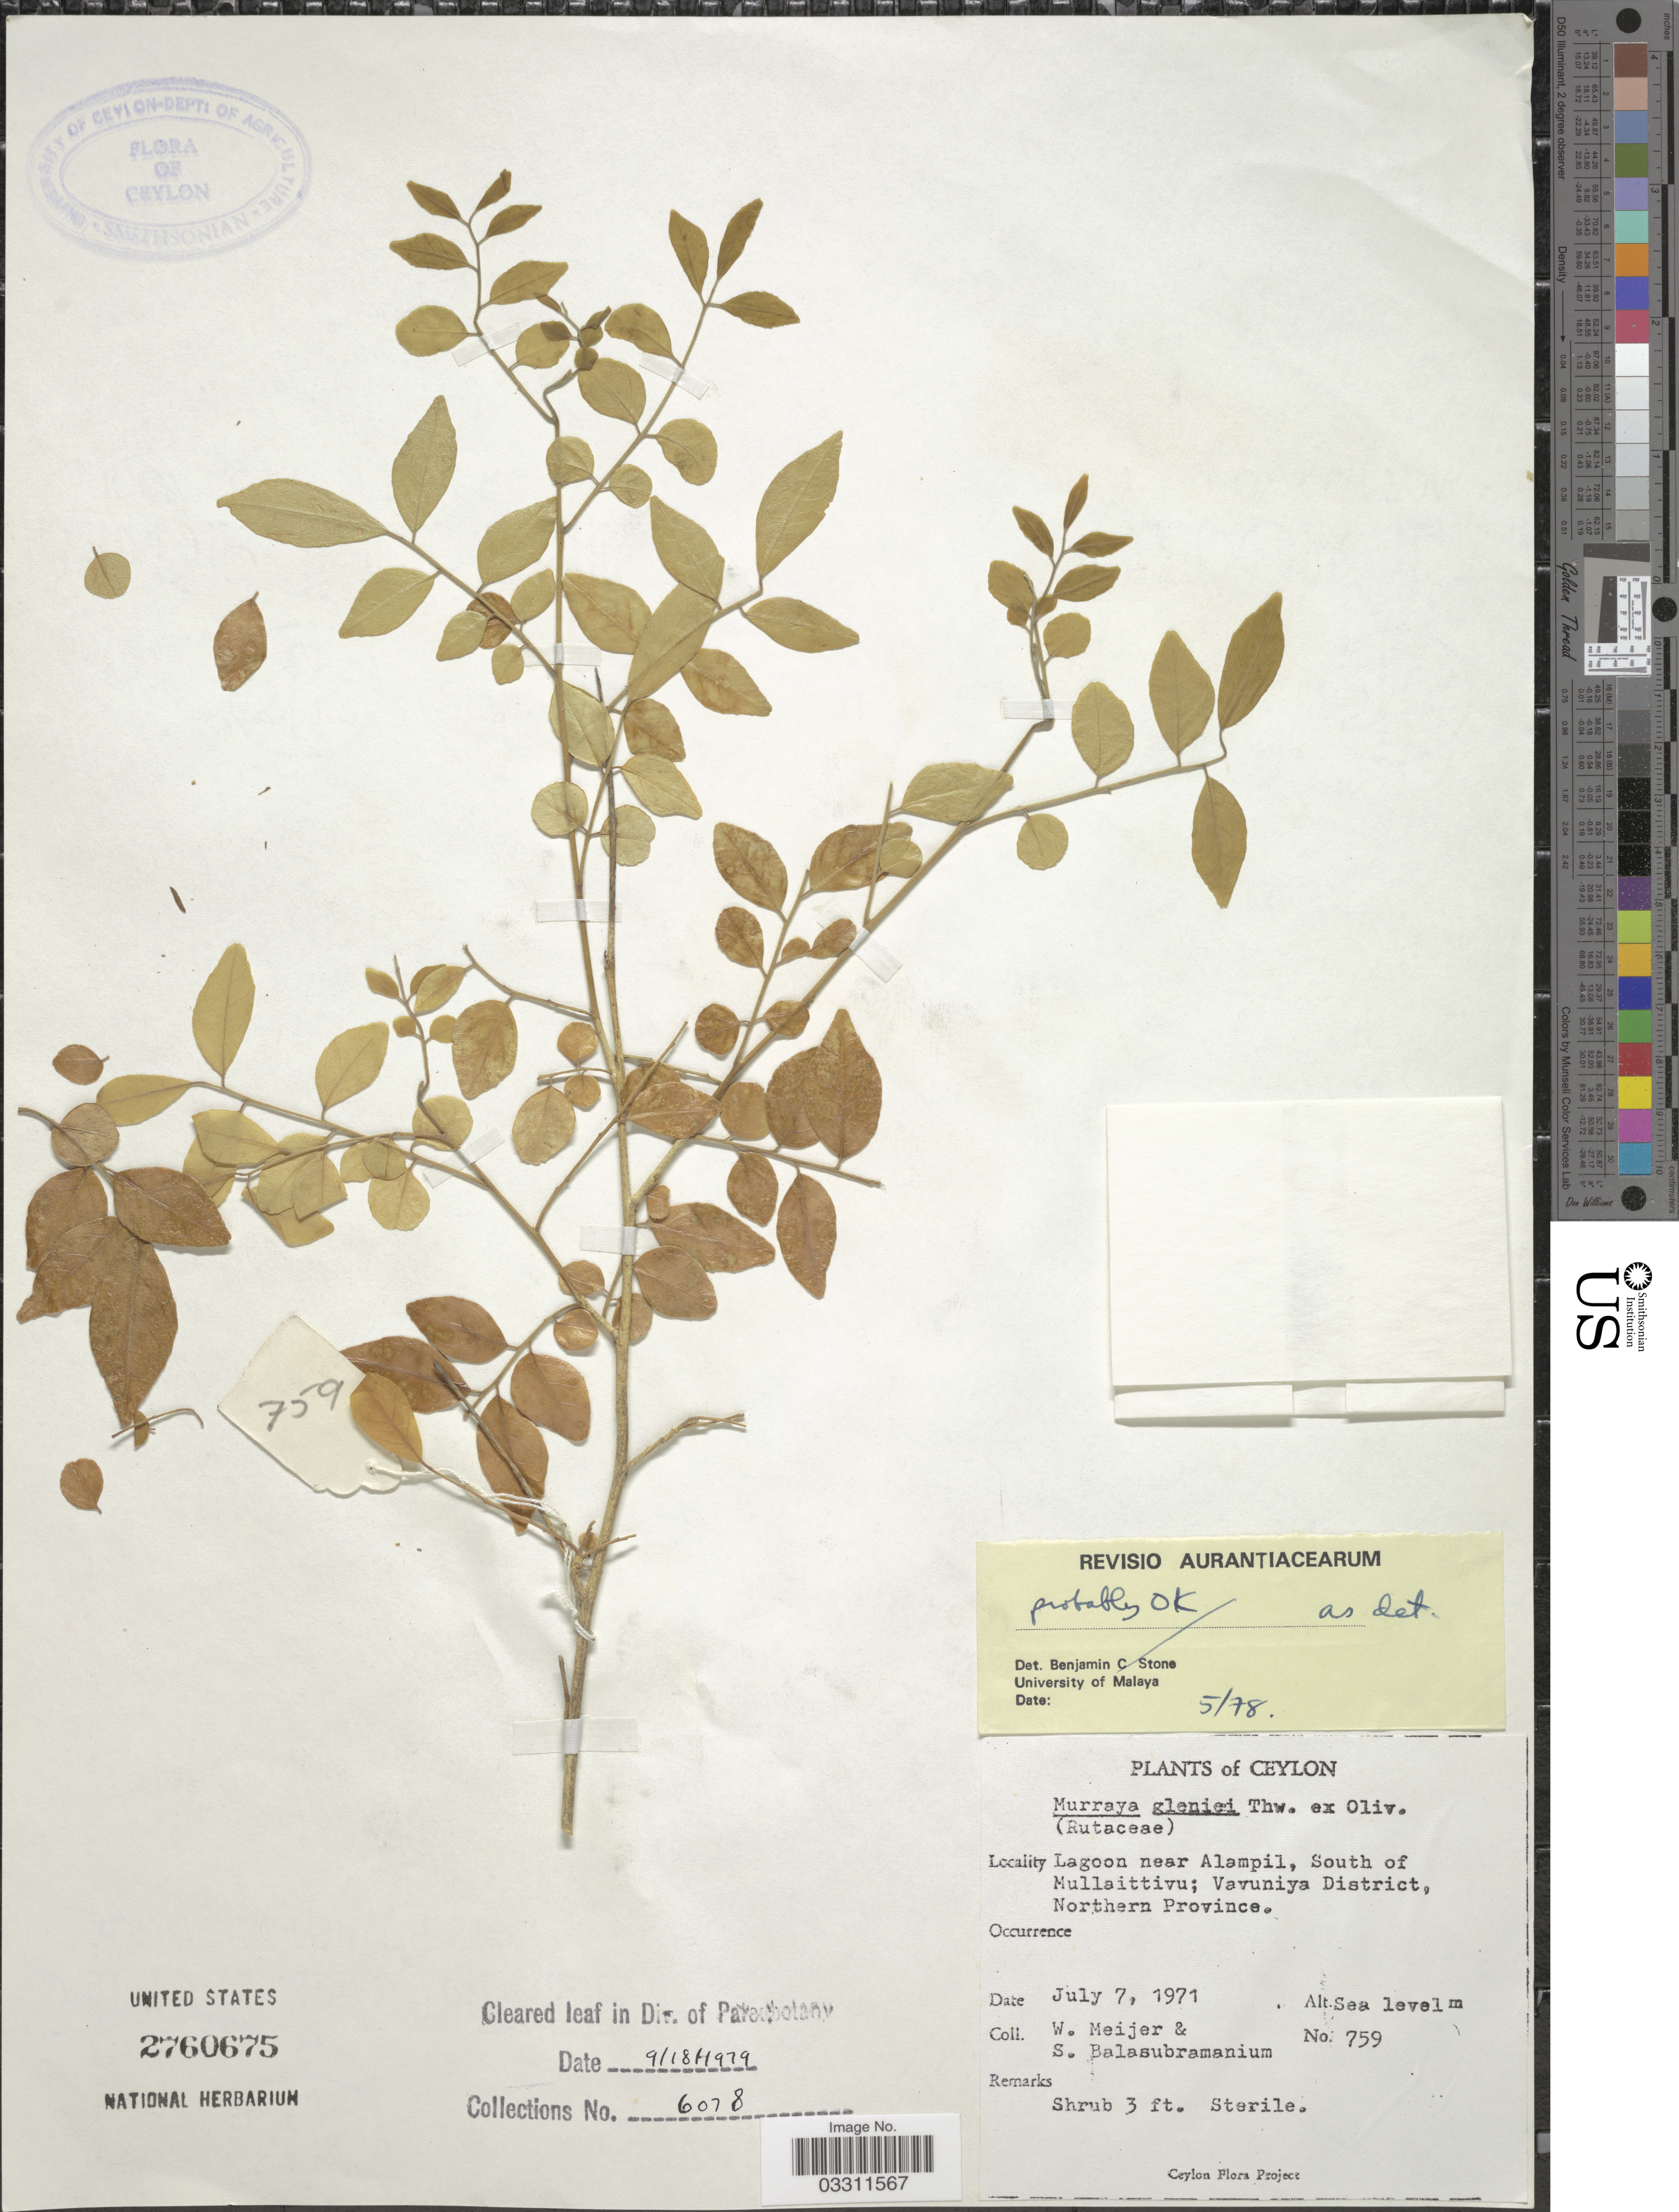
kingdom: Plantae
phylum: Tracheophyta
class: Magnoliopsida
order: Sapindales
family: Rutaceae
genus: Murraya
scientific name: Murraya glenieii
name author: Thwaites ex Oliv.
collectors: W. Meijer & S. Balasubramanium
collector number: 759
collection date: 1971-07-07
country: Sri Lanka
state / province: Northern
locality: Ceylon. Lagoon near Alampil, South of Mullaittivu; Vavuniya District.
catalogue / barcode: US 2760675